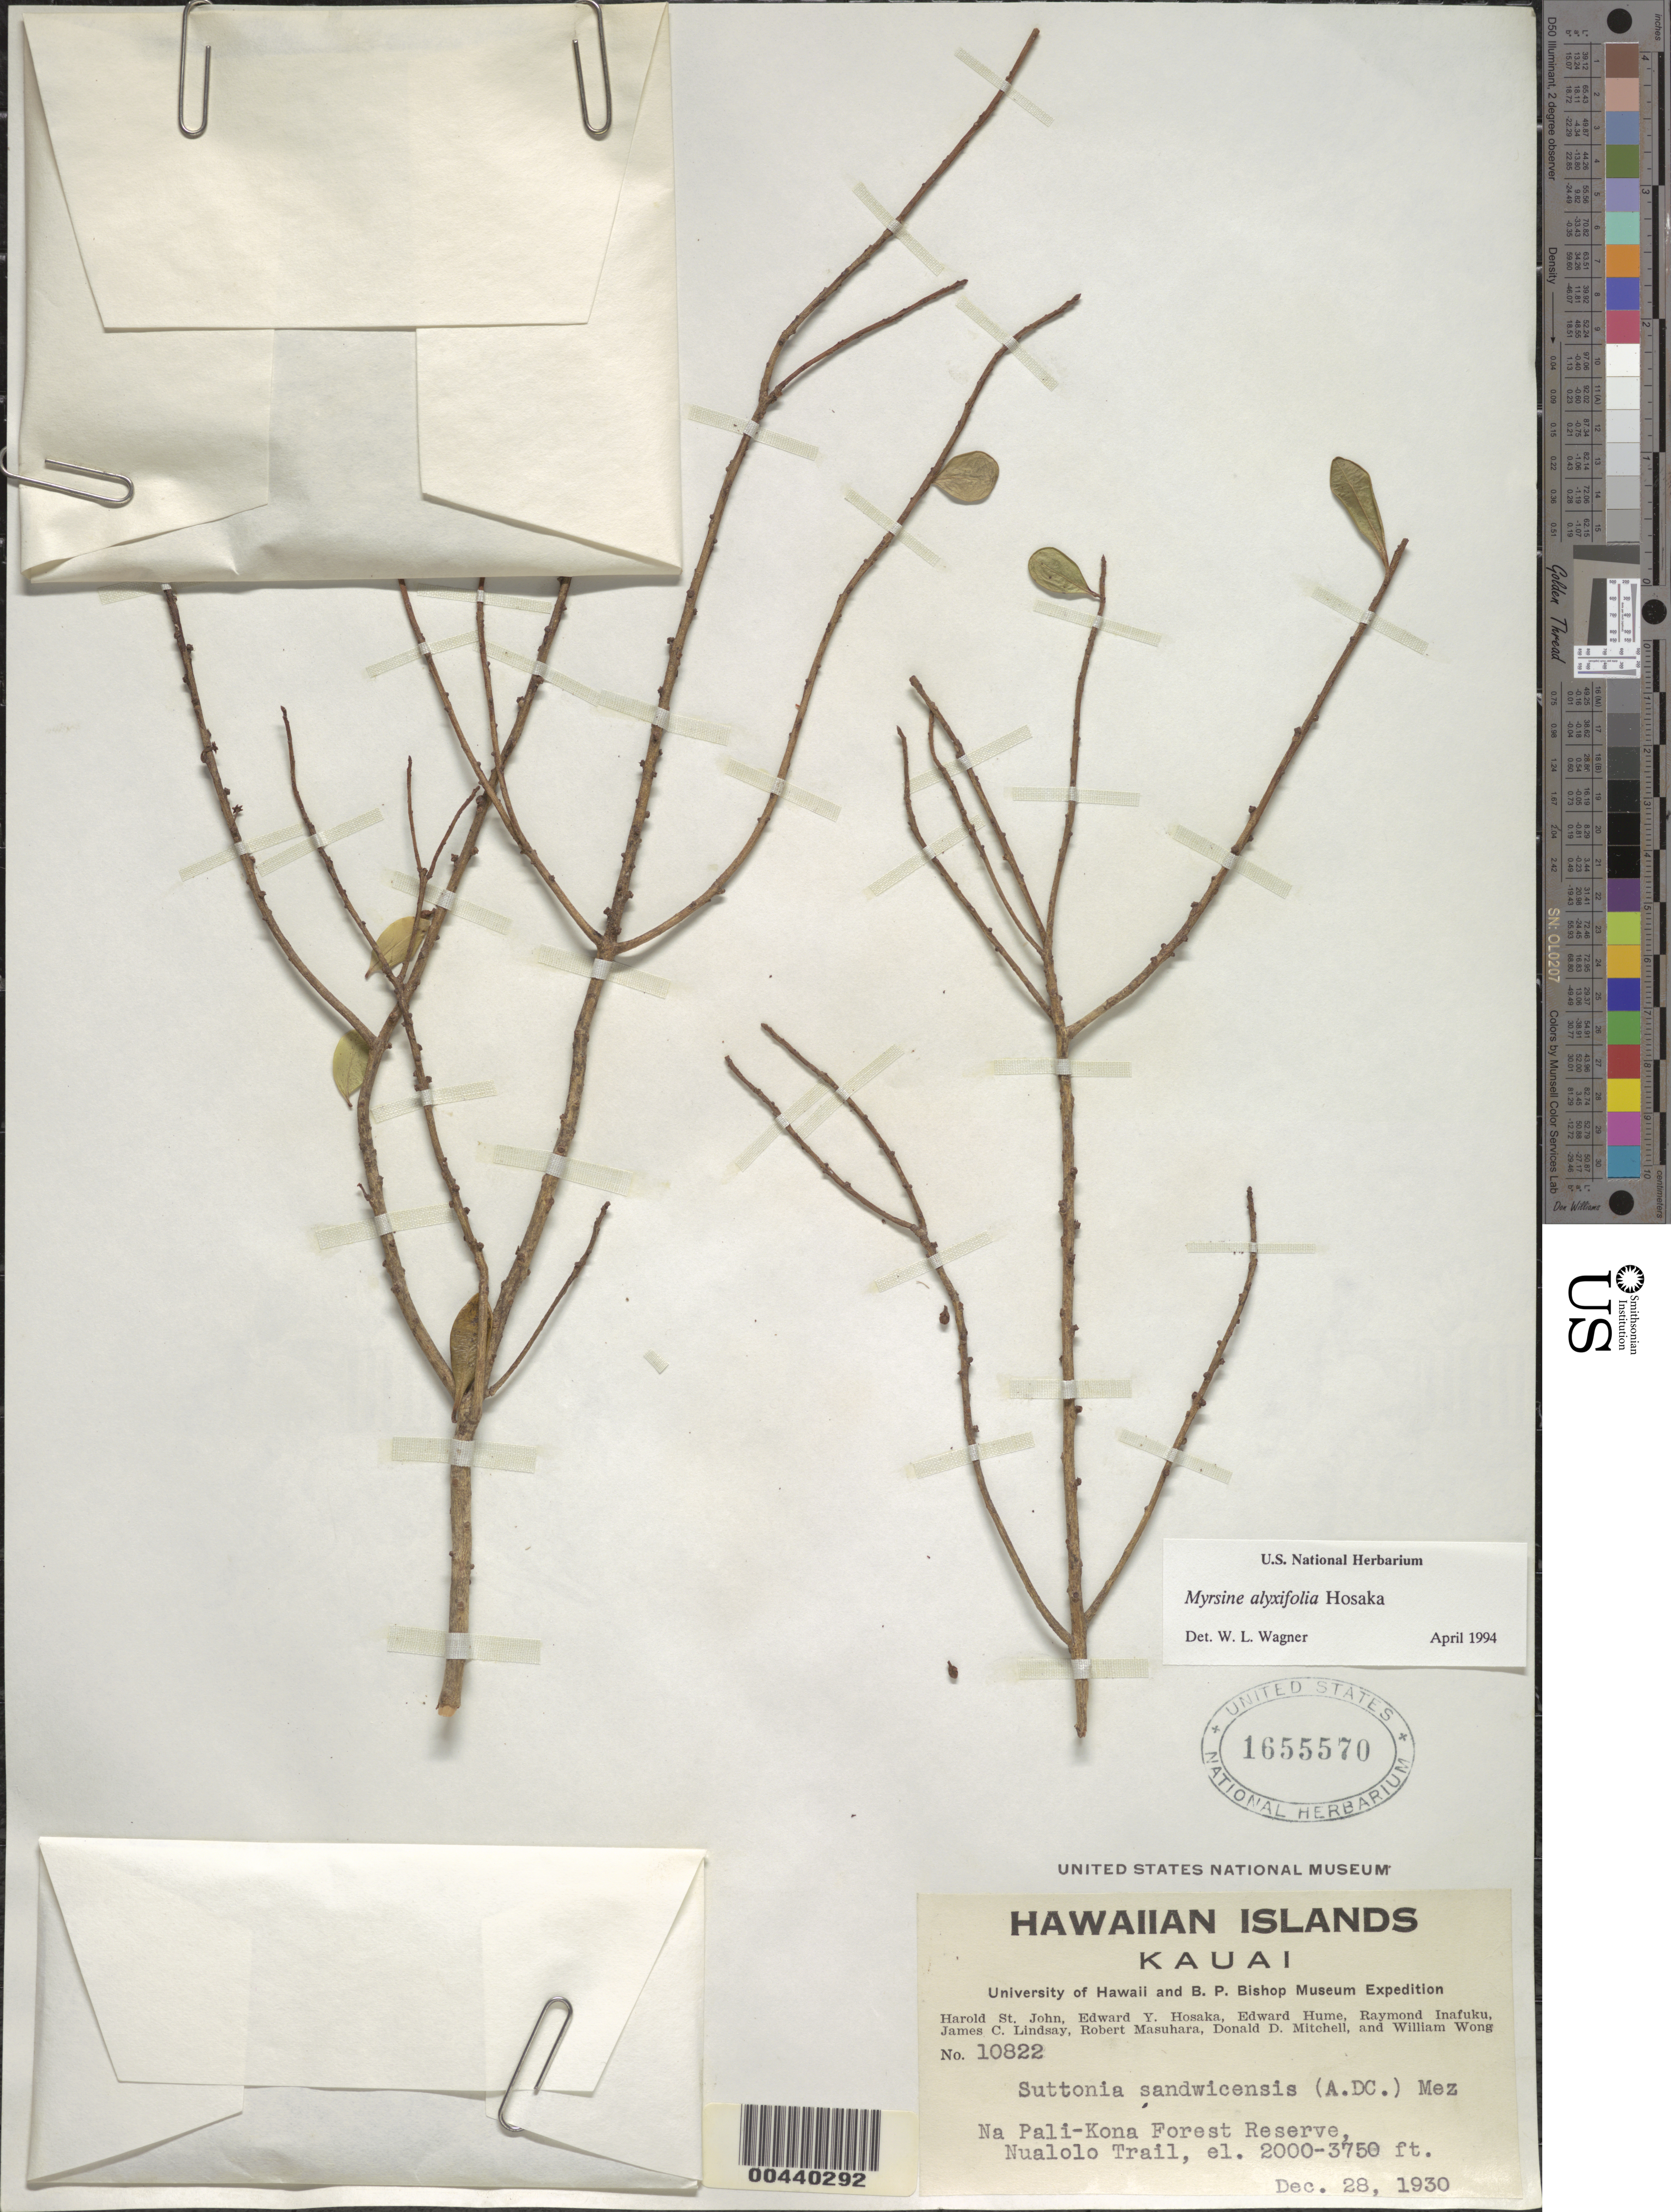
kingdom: Plantae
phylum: Tracheophyta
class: Magnoliopsida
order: Ericales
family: Primulaceae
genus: Myrsine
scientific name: Myrsine alyxifolia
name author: Hosaka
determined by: Wagner, W. L., (BOT), Smithsonian Institution - National Museum of Natural History (UNITED STATES)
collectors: H. St. John, E. Y. Hosaka, E. Hume & R. Inafuku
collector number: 10822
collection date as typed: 28 Dec 1930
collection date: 1930-12-28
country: United States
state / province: Hawaii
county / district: Kauai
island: Kaua'i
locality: Na Pali-Kona Forest Reserve, Nualolo Trail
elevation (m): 610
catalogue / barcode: US 1655570